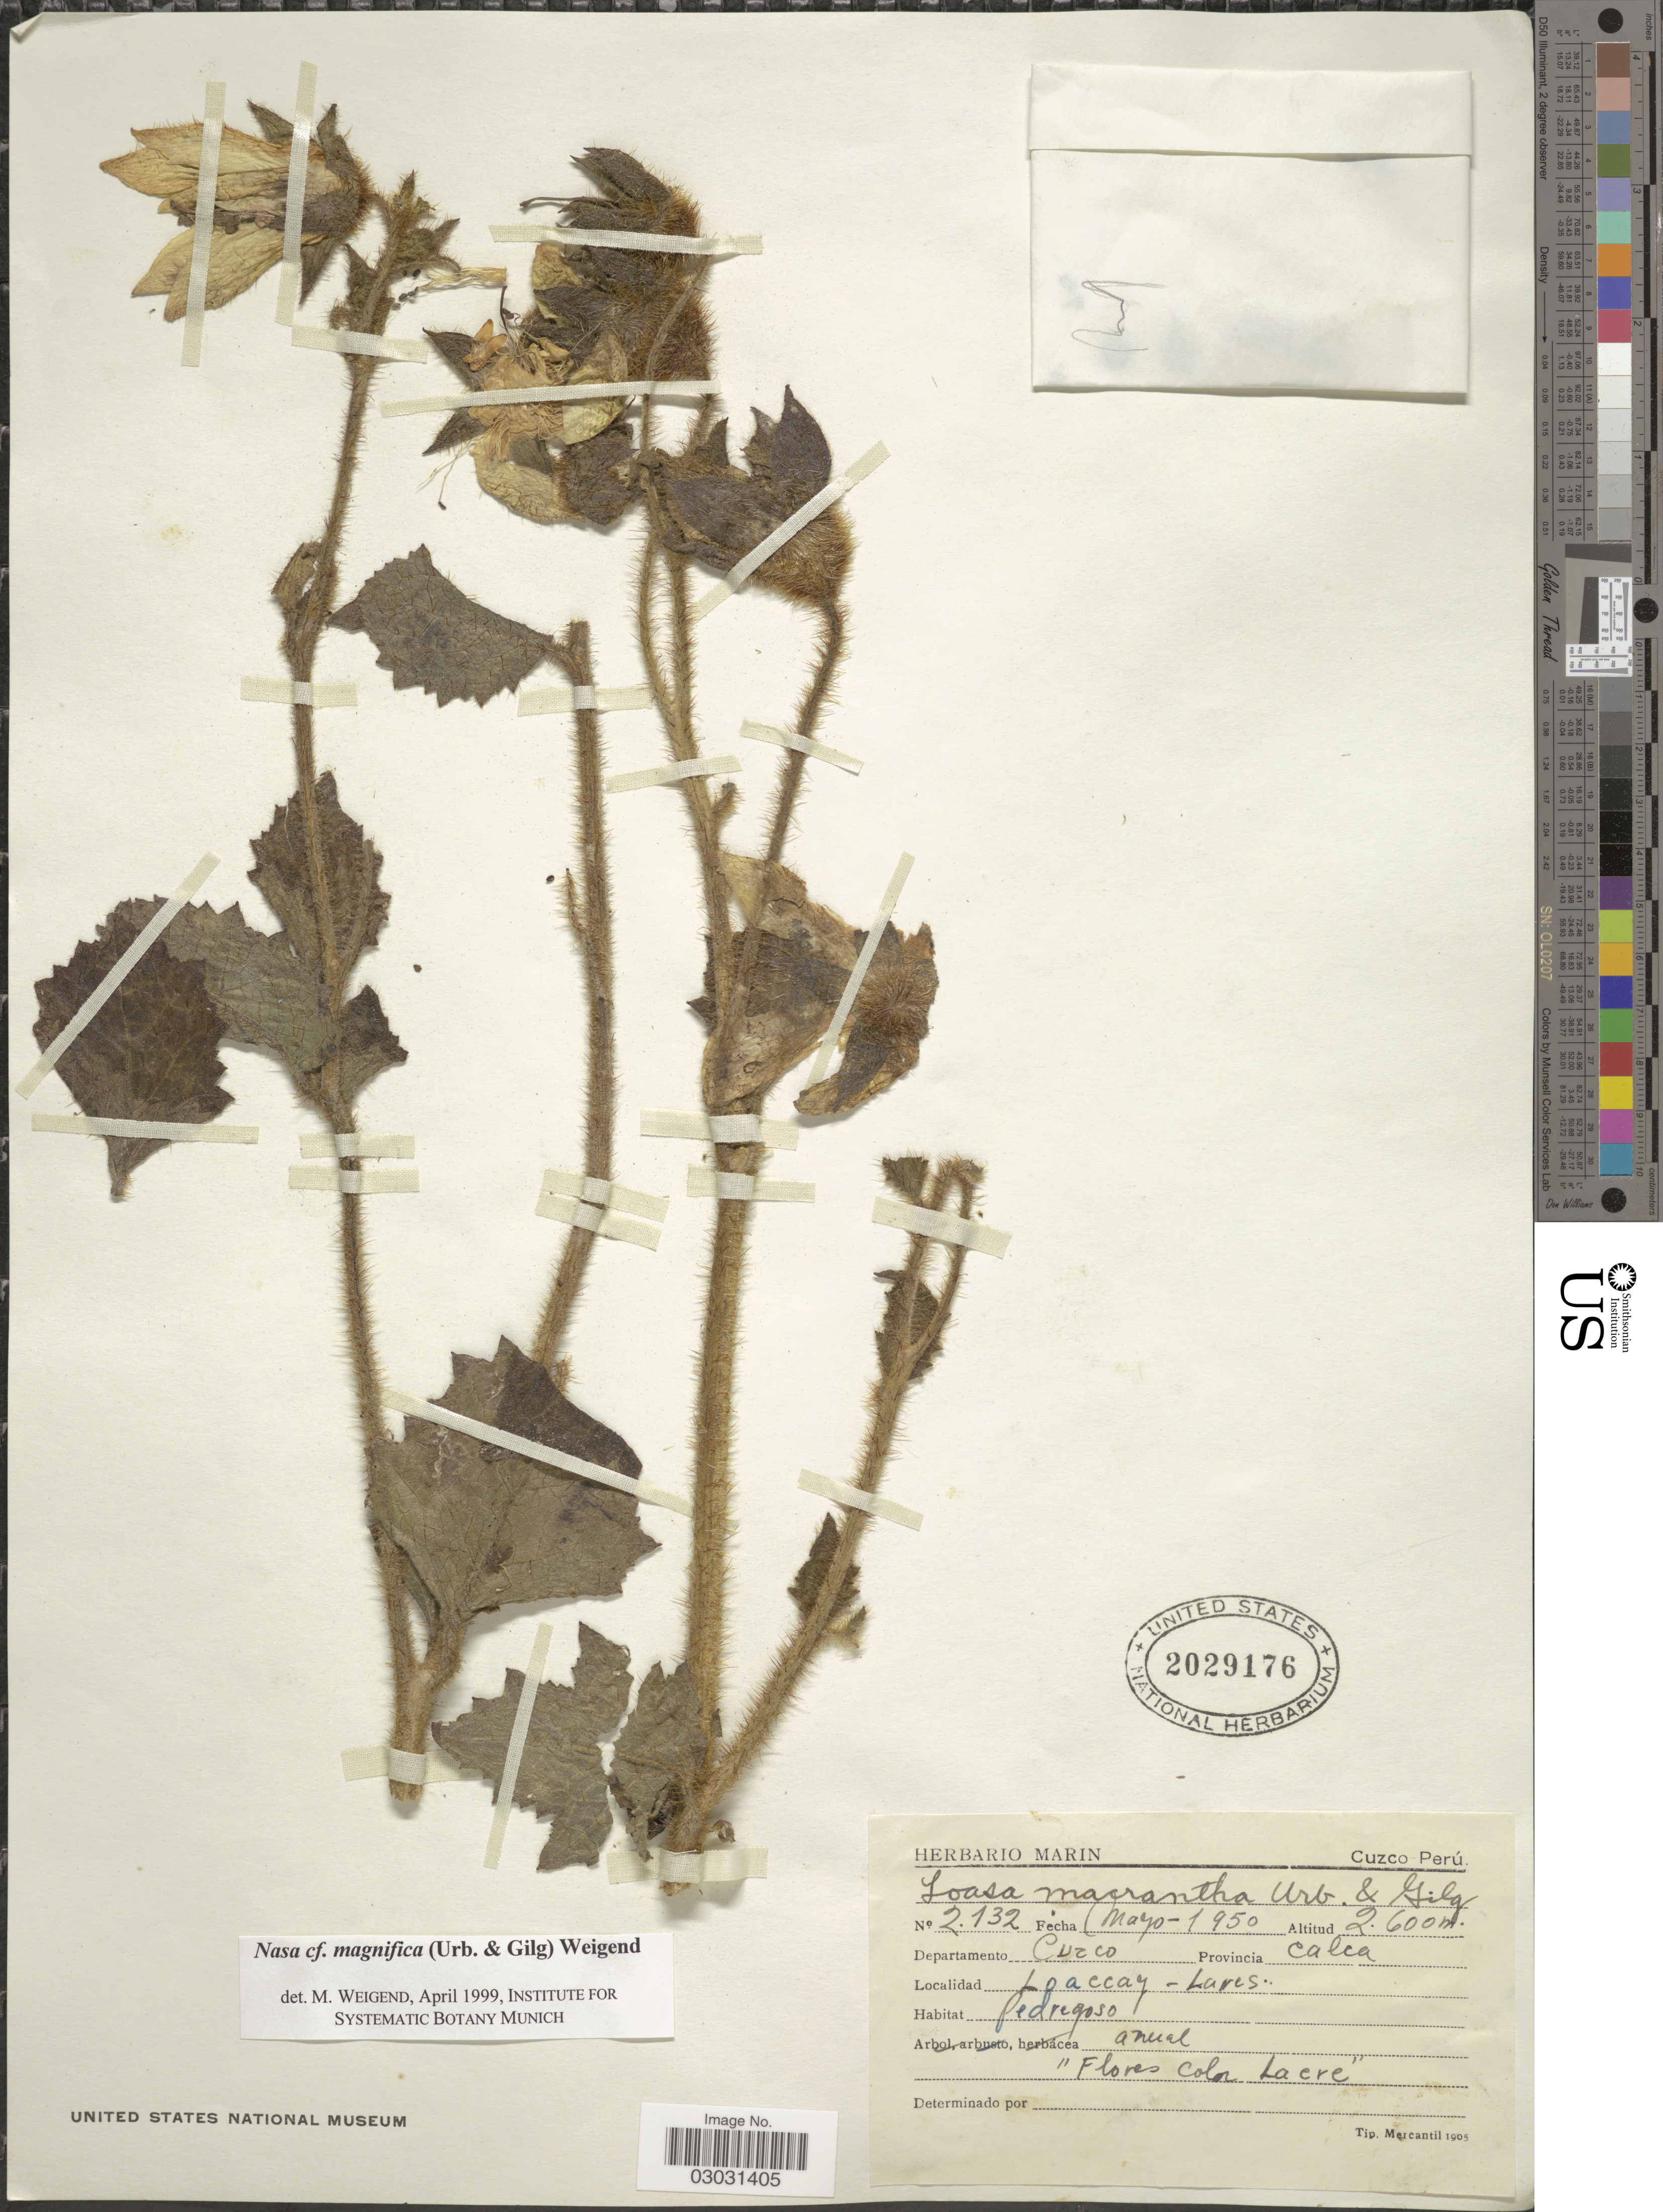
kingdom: Plantae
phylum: Tracheophyta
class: Magnoliopsida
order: Cornales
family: Loasaceae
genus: Nasa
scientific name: Nasa magnifica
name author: (Urb. & Gilg) Weigend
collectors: ex herb. Marin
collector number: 2132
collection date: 1950-05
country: Peru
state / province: Cusco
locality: Departamento Cuzco. Provincia Calca. Loaccay - Lares.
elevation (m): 2600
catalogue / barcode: US 2029176